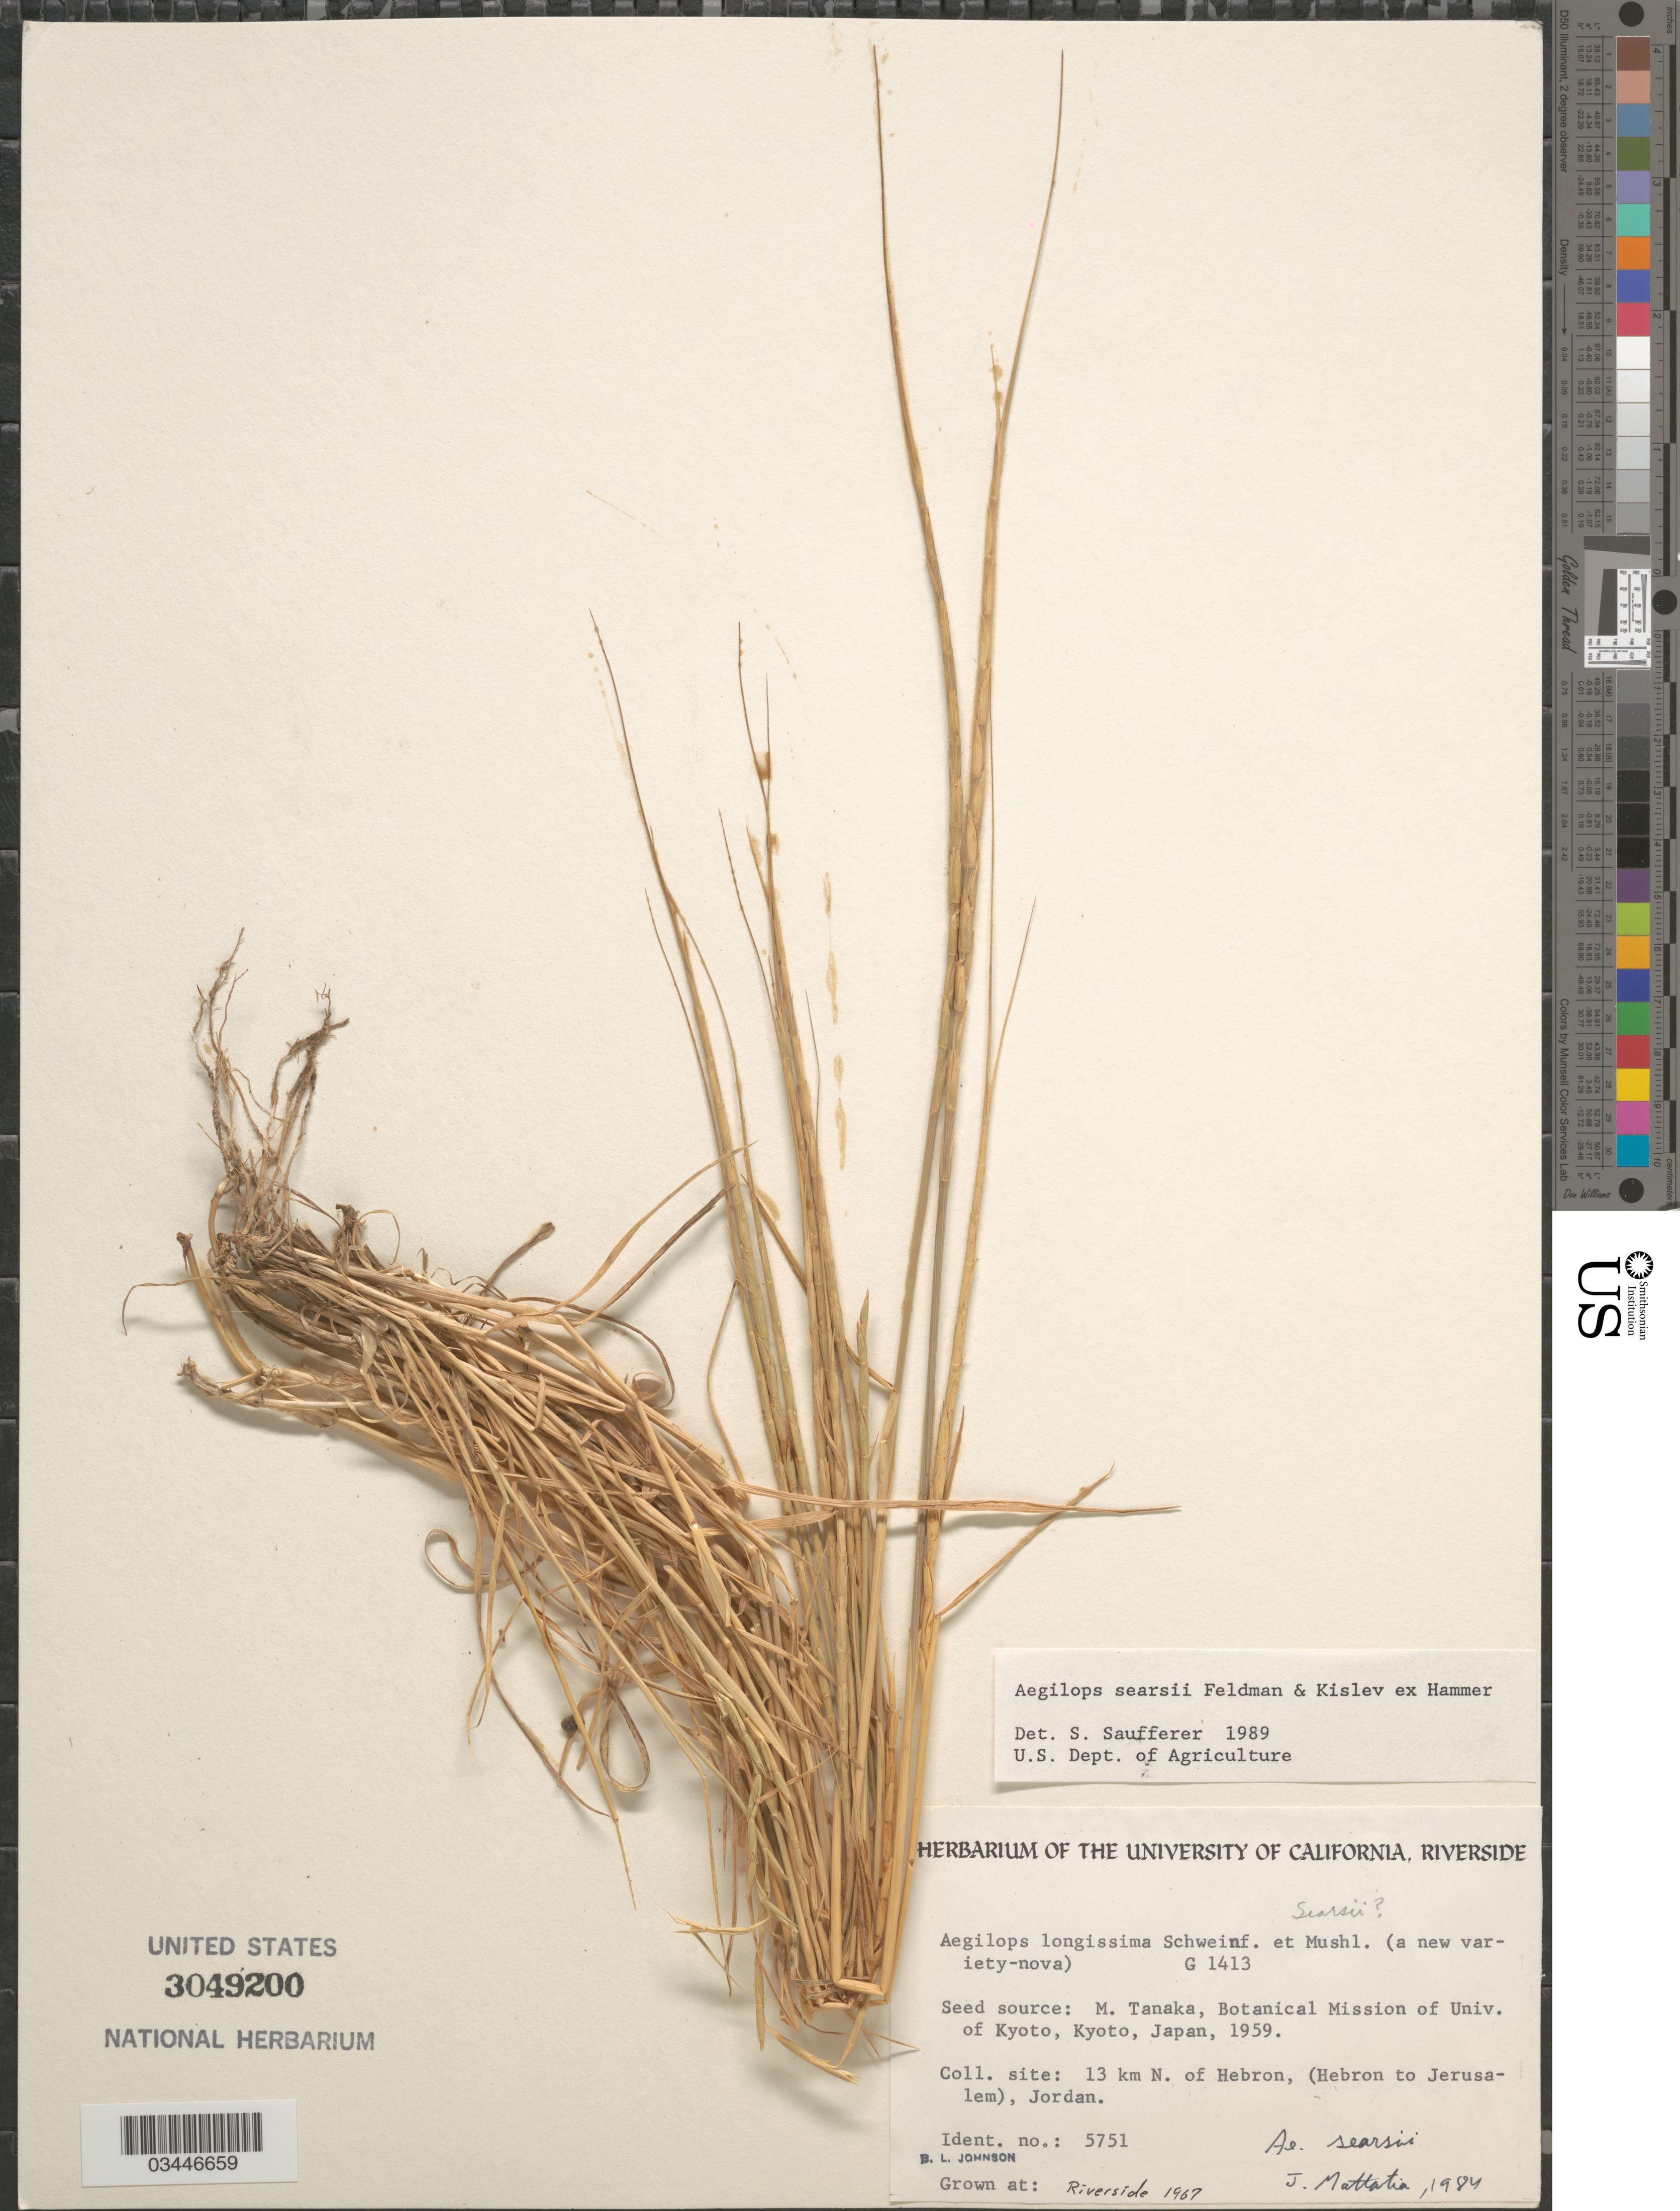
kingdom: Plantae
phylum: Tracheophyta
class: Liliopsida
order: Poales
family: Poaceae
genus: Aegilops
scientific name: Aegilops searsii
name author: Feldman & Kislev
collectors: B. Johnson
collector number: G1413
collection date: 1967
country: United States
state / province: California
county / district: Riverside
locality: Riverside.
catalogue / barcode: US 3049200